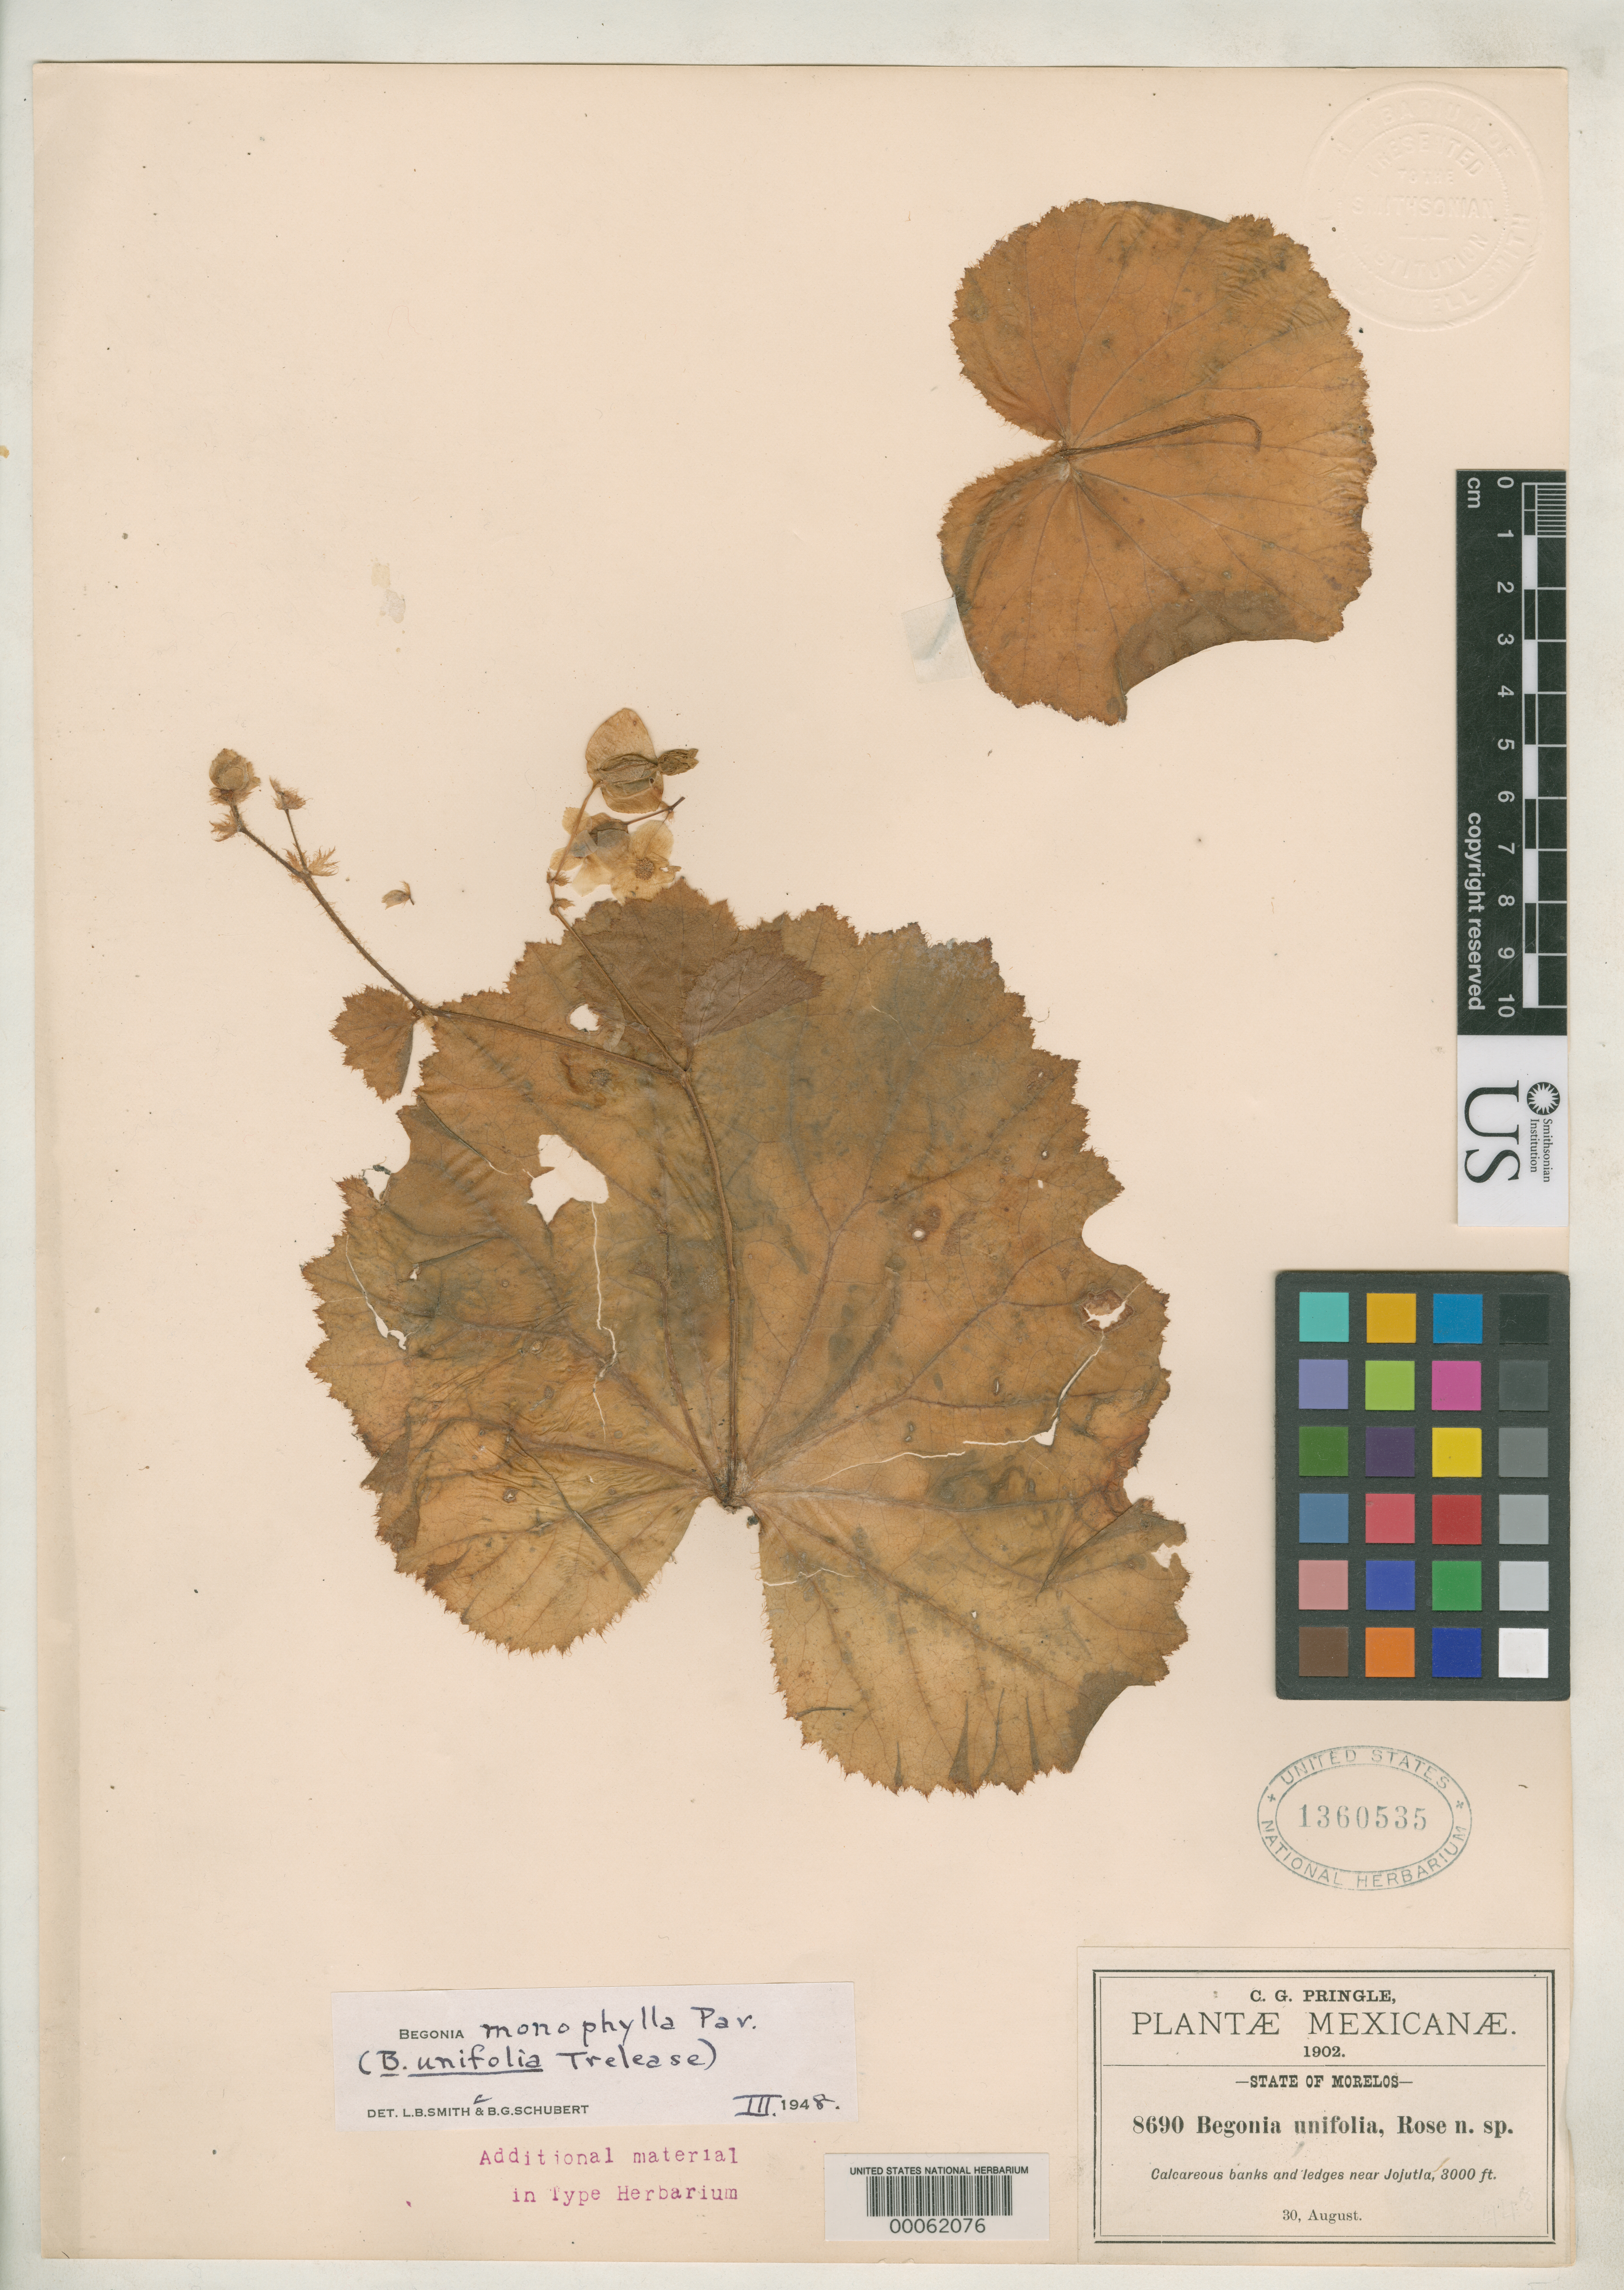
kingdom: Plantae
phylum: Tracheophyta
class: Magnoliopsida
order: Cucurbitales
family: Begoniaceae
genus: Begonia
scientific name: Begonia unifolia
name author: Rose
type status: Isotype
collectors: C. G. Pringle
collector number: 8690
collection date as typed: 30 Aug 1902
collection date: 1902-08-30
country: Mexico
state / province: Morelos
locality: Calcareous banks and ledges near Jojutla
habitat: Calcareous banks and ledges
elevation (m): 914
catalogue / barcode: US 1360535